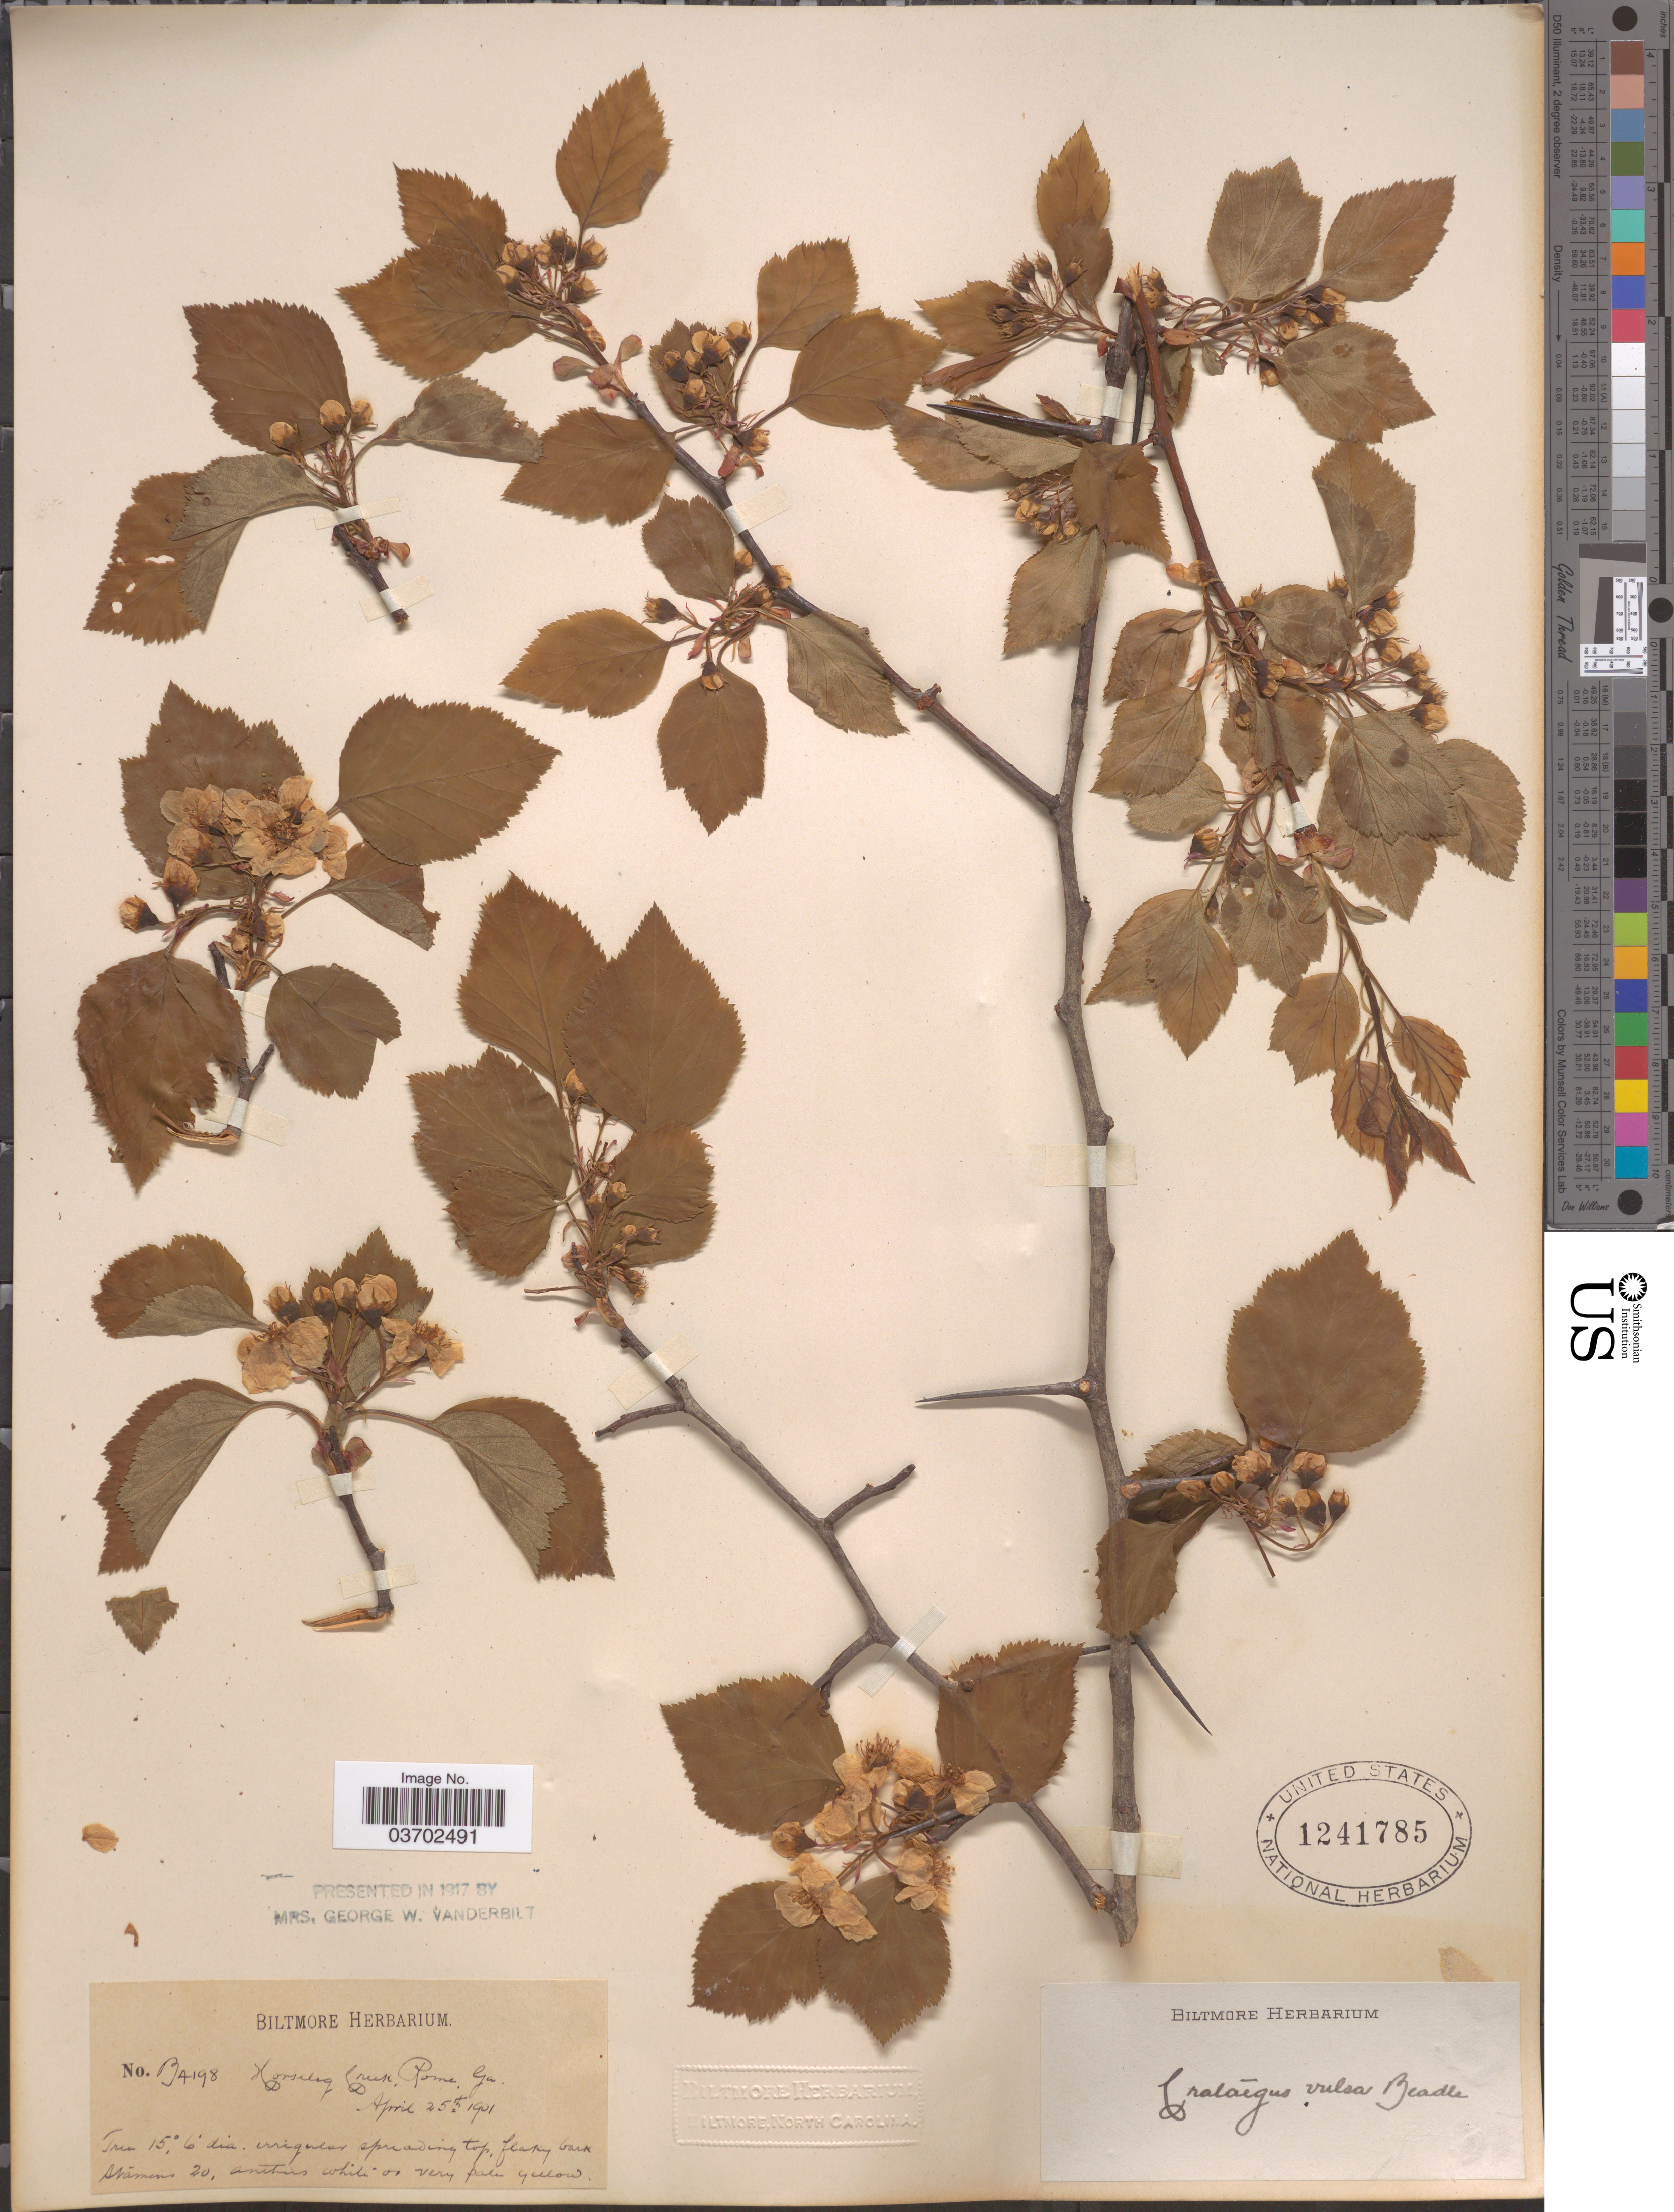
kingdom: Plantae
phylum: Tracheophyta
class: Magnoliopsida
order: Rosales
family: Rosaceae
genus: Crataegus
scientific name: Crataegus vulsa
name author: Beadle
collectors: ex herb. Biltmore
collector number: B4198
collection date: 1901-04-25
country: United States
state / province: Georgia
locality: Horseleg Creek, Rome.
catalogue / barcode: US 1241785